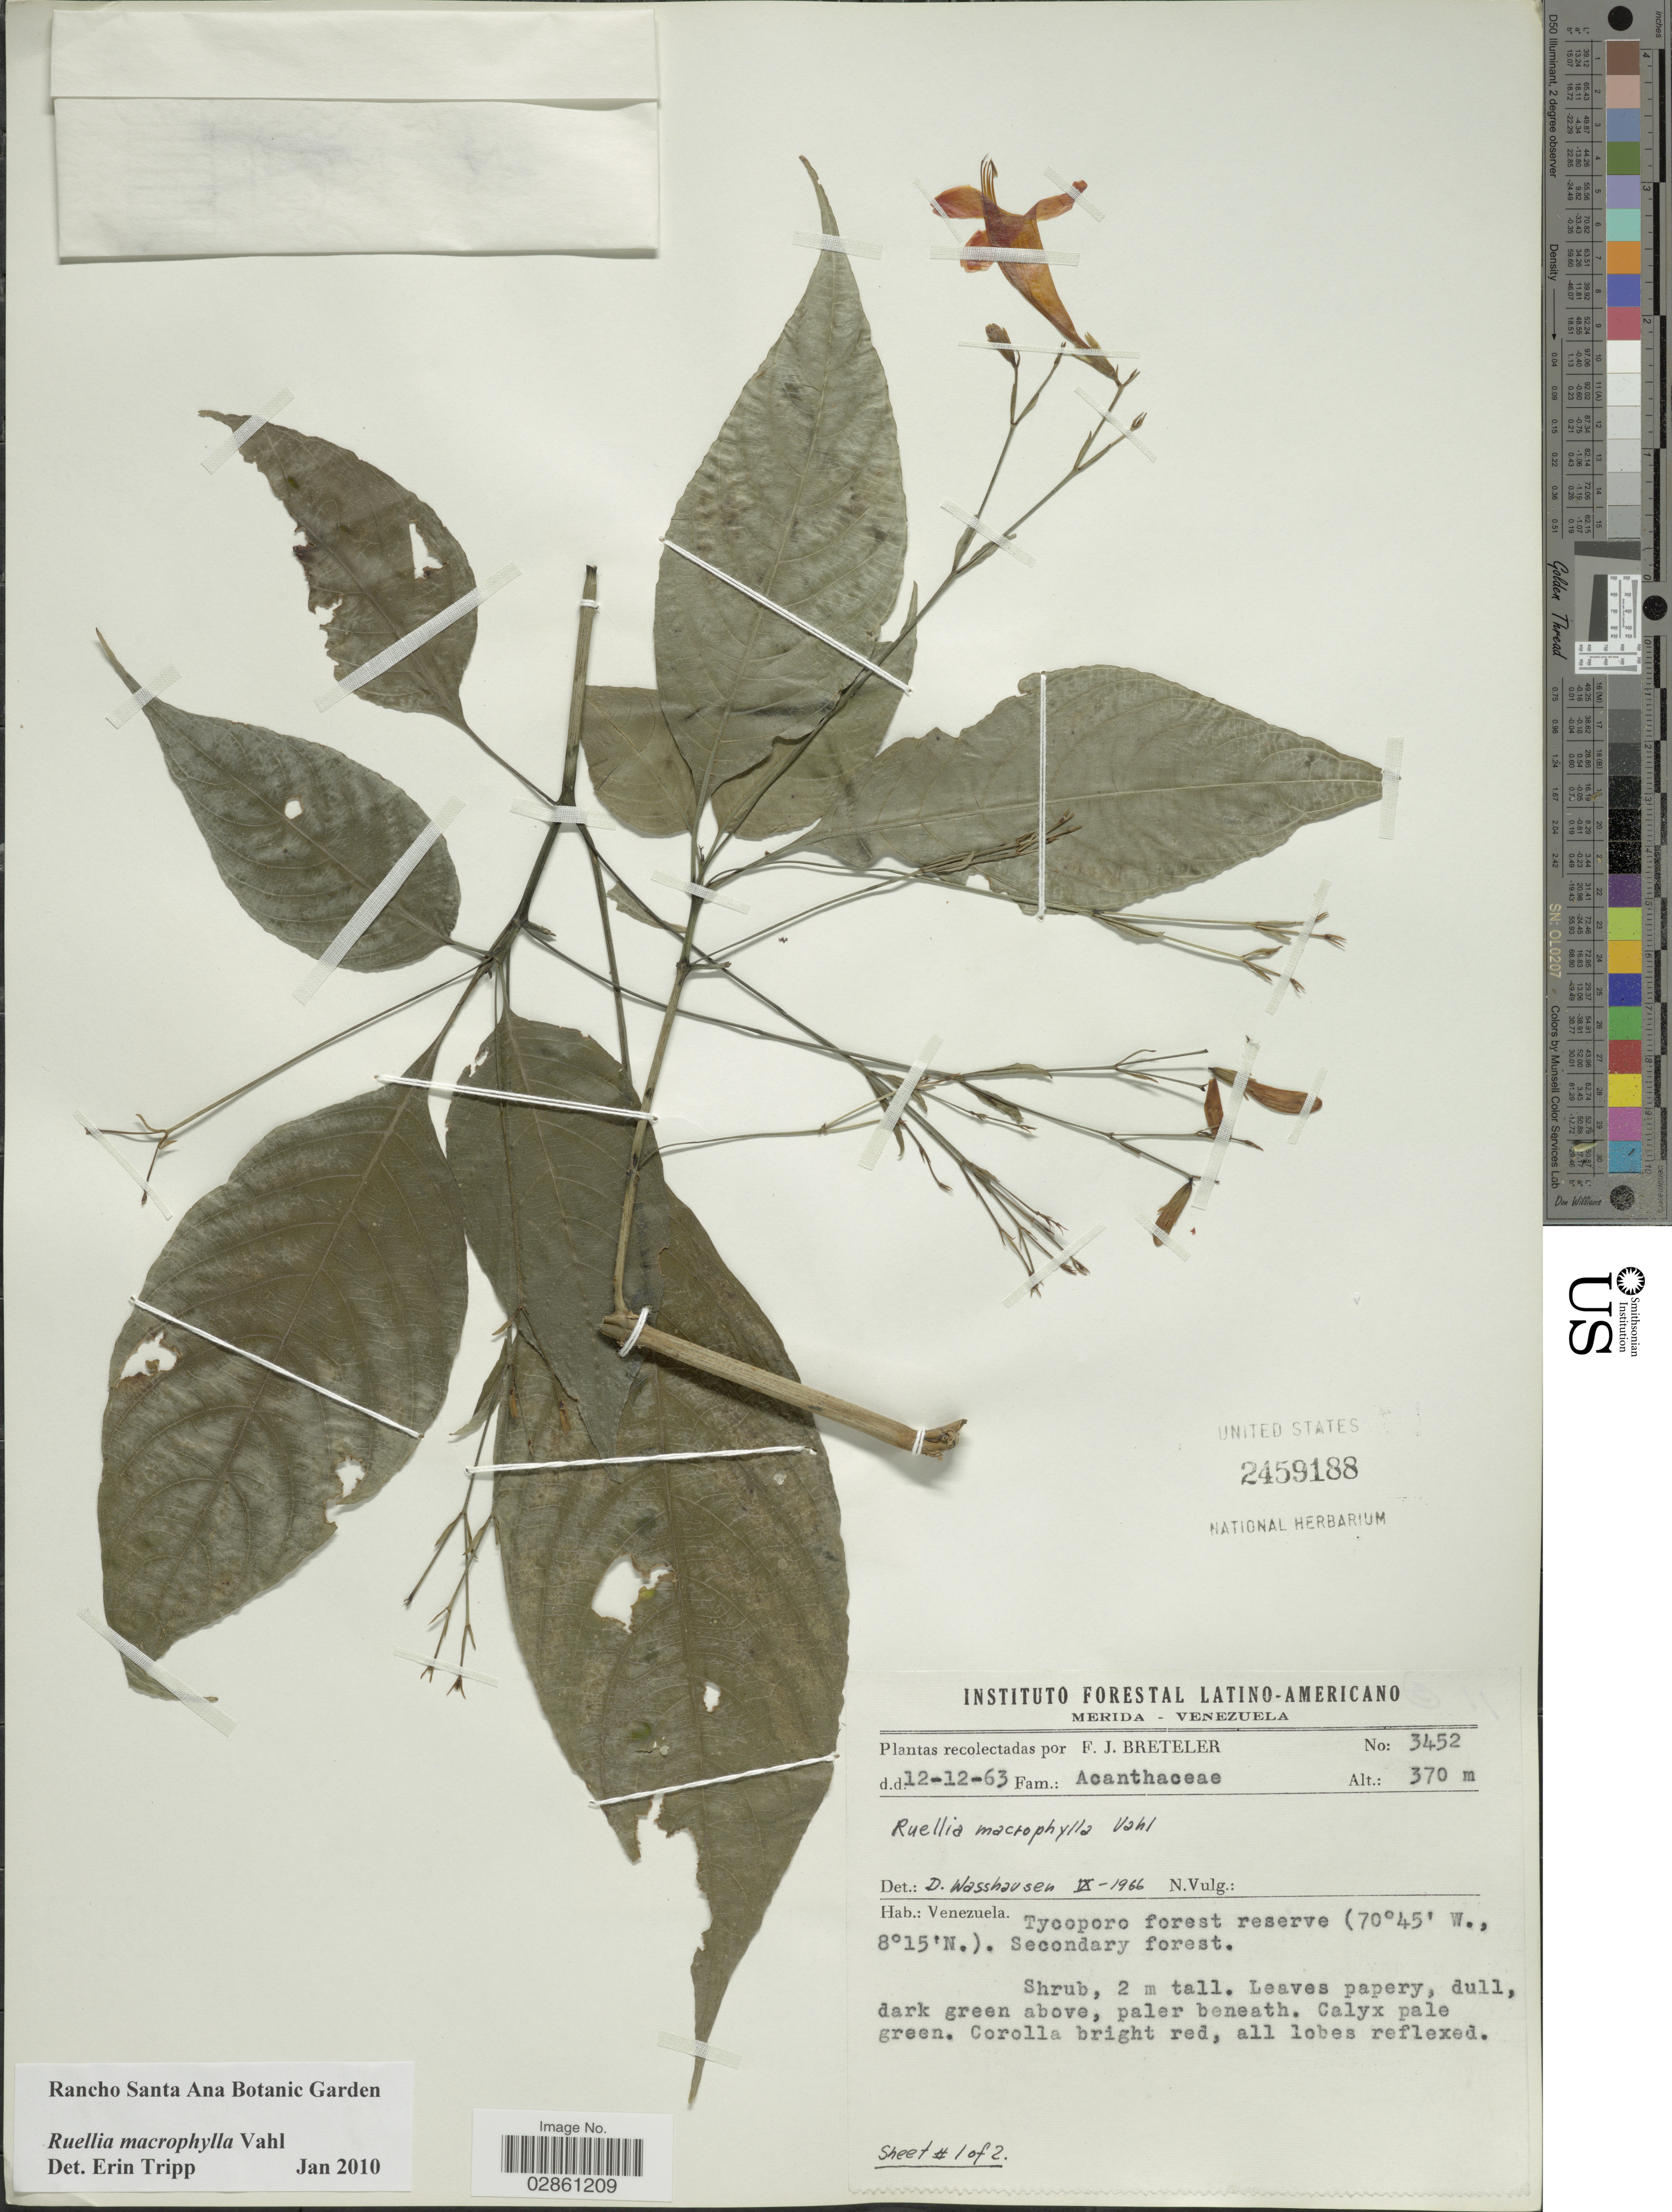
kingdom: Plantae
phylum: Tracheophyta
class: Magnoliopsida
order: Lamiales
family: Acanthaceae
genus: Ruellia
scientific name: Ruellia macrophylla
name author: Vahl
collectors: F. J. Breteler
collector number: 3452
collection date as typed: Transcribed d/m/y: 12/12/63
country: Venezuela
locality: Tycoporo forest reserve.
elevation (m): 370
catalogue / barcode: US 2459188